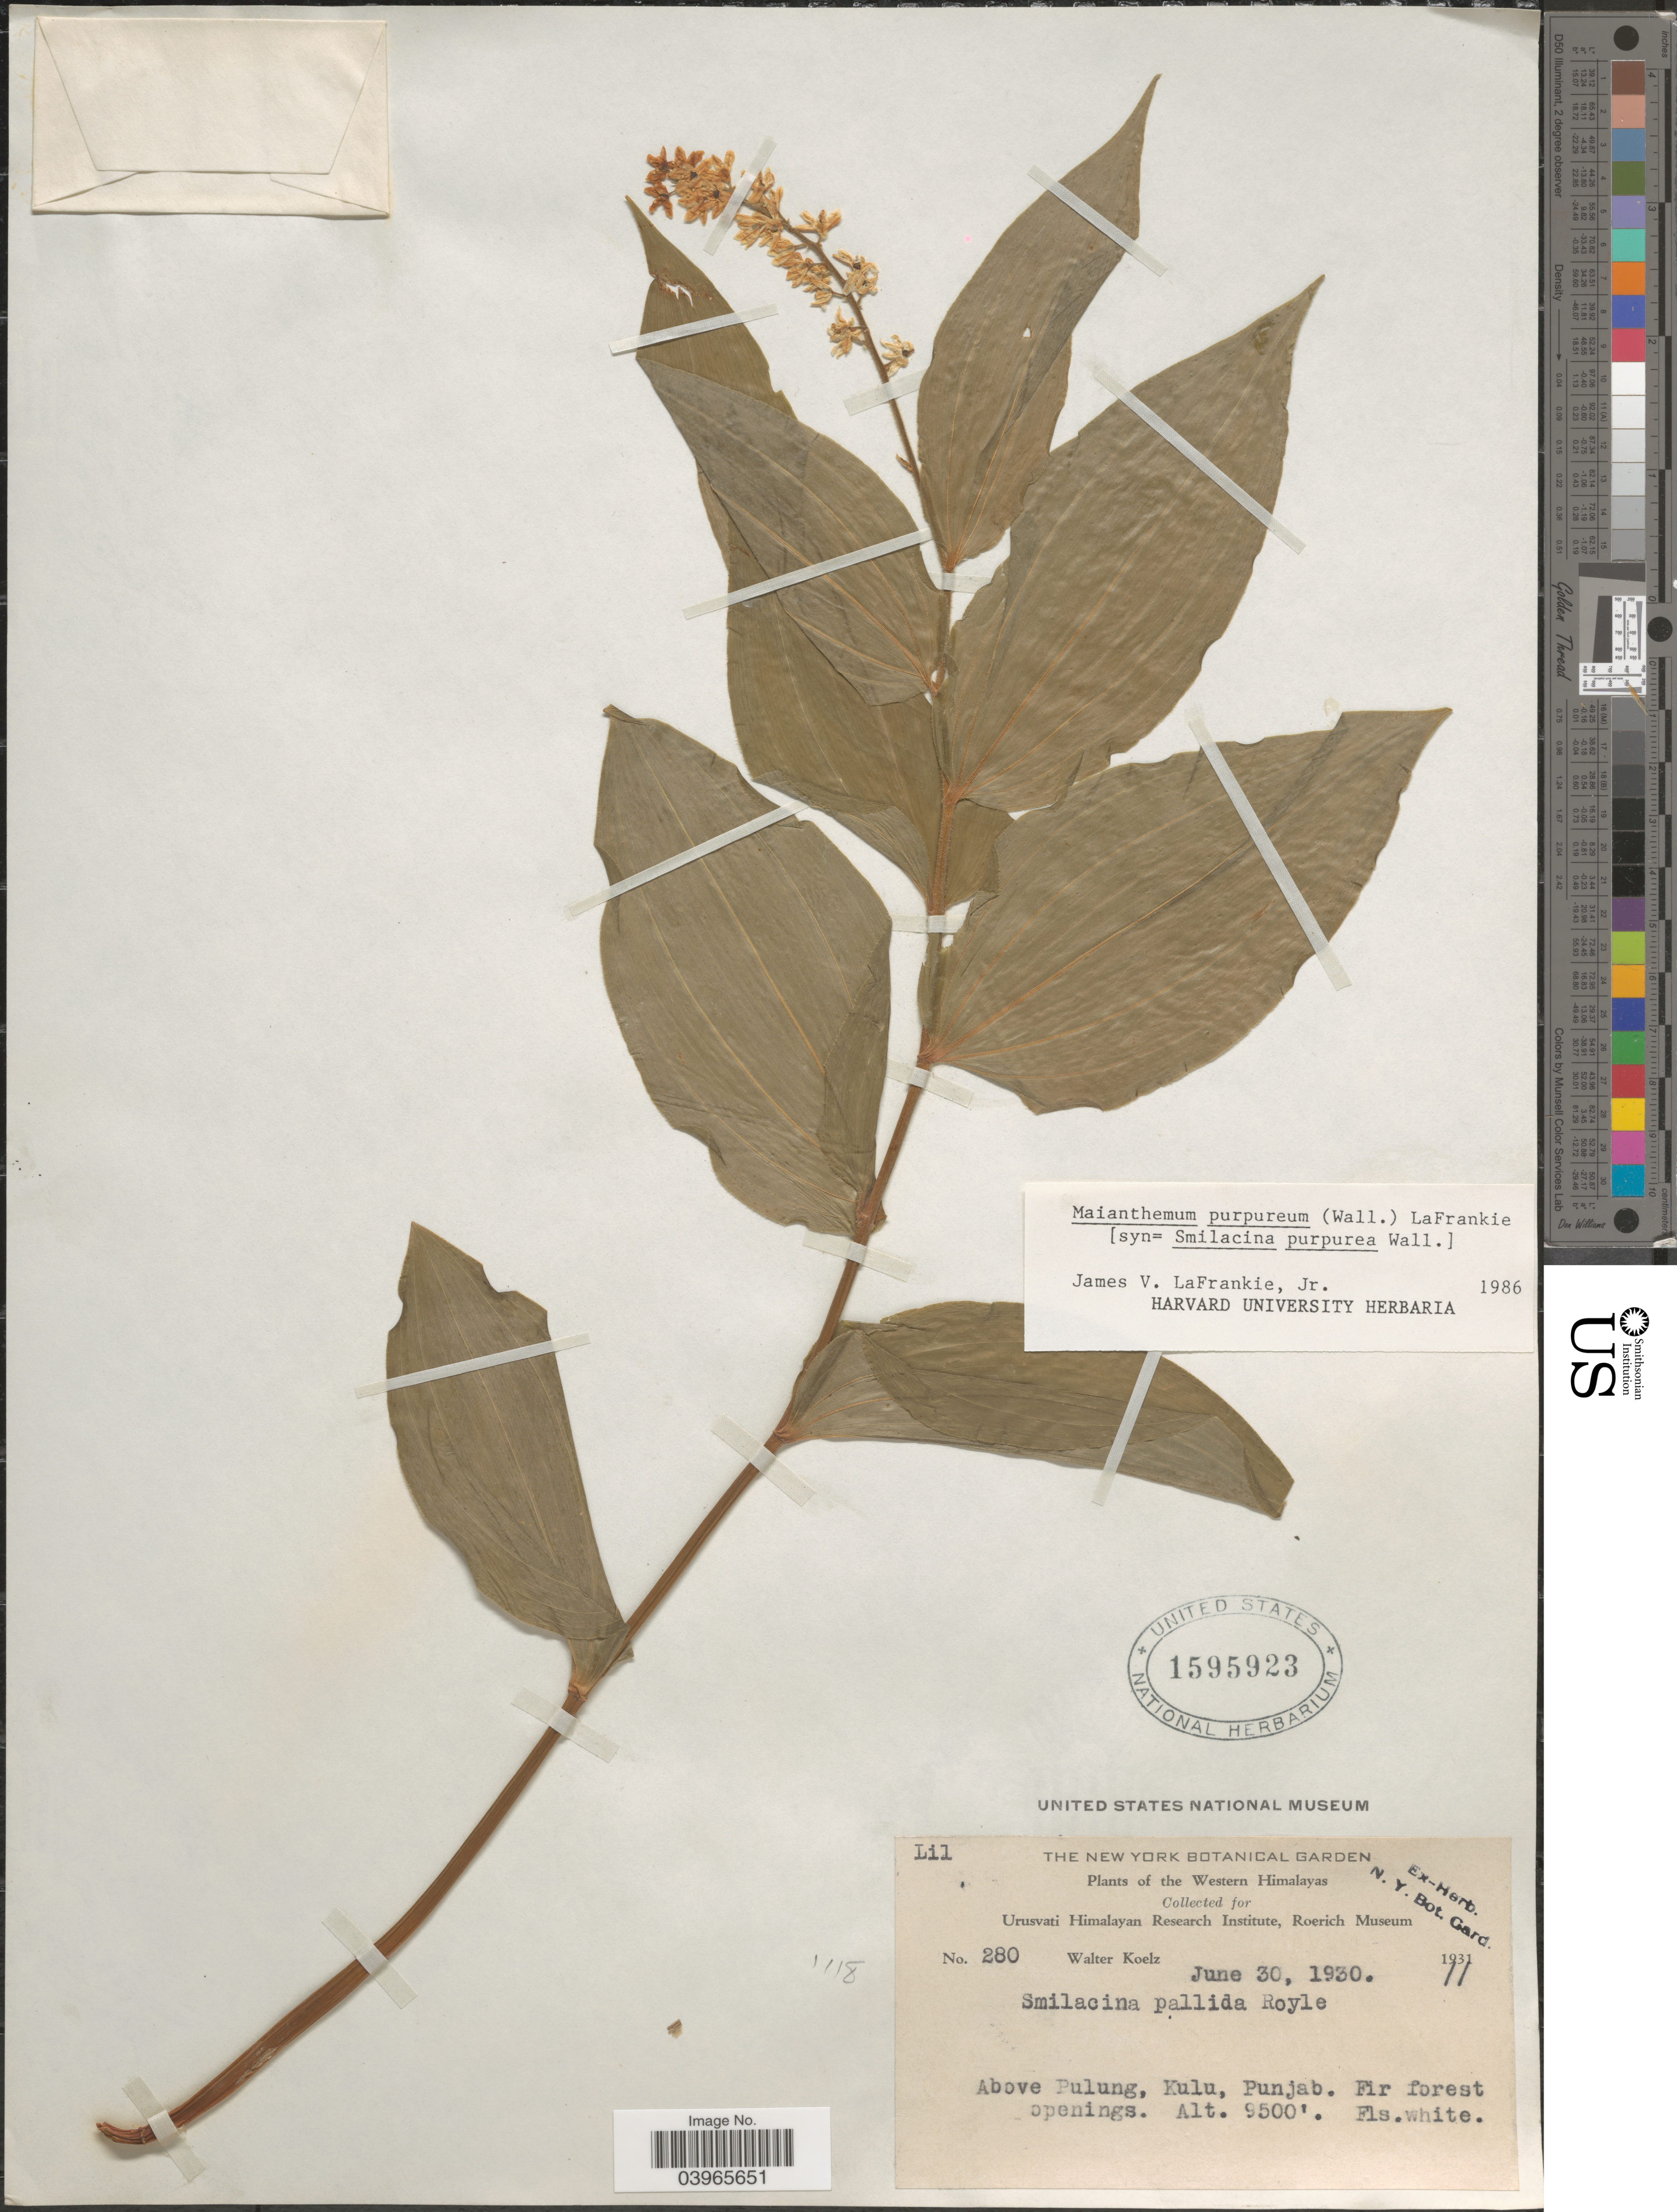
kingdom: Plantae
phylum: Tracheophyta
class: Liliopsida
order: Asparagales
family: Asparagaceae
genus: Maianthemum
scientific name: Maianthemum purpureum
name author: (Wall.) LaFrankie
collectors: W. N. Koelz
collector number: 280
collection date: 1930-06-30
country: India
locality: The Western Himalayas. Above Pulung, Kulu, Punjab.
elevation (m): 2896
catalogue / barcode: US 1595923